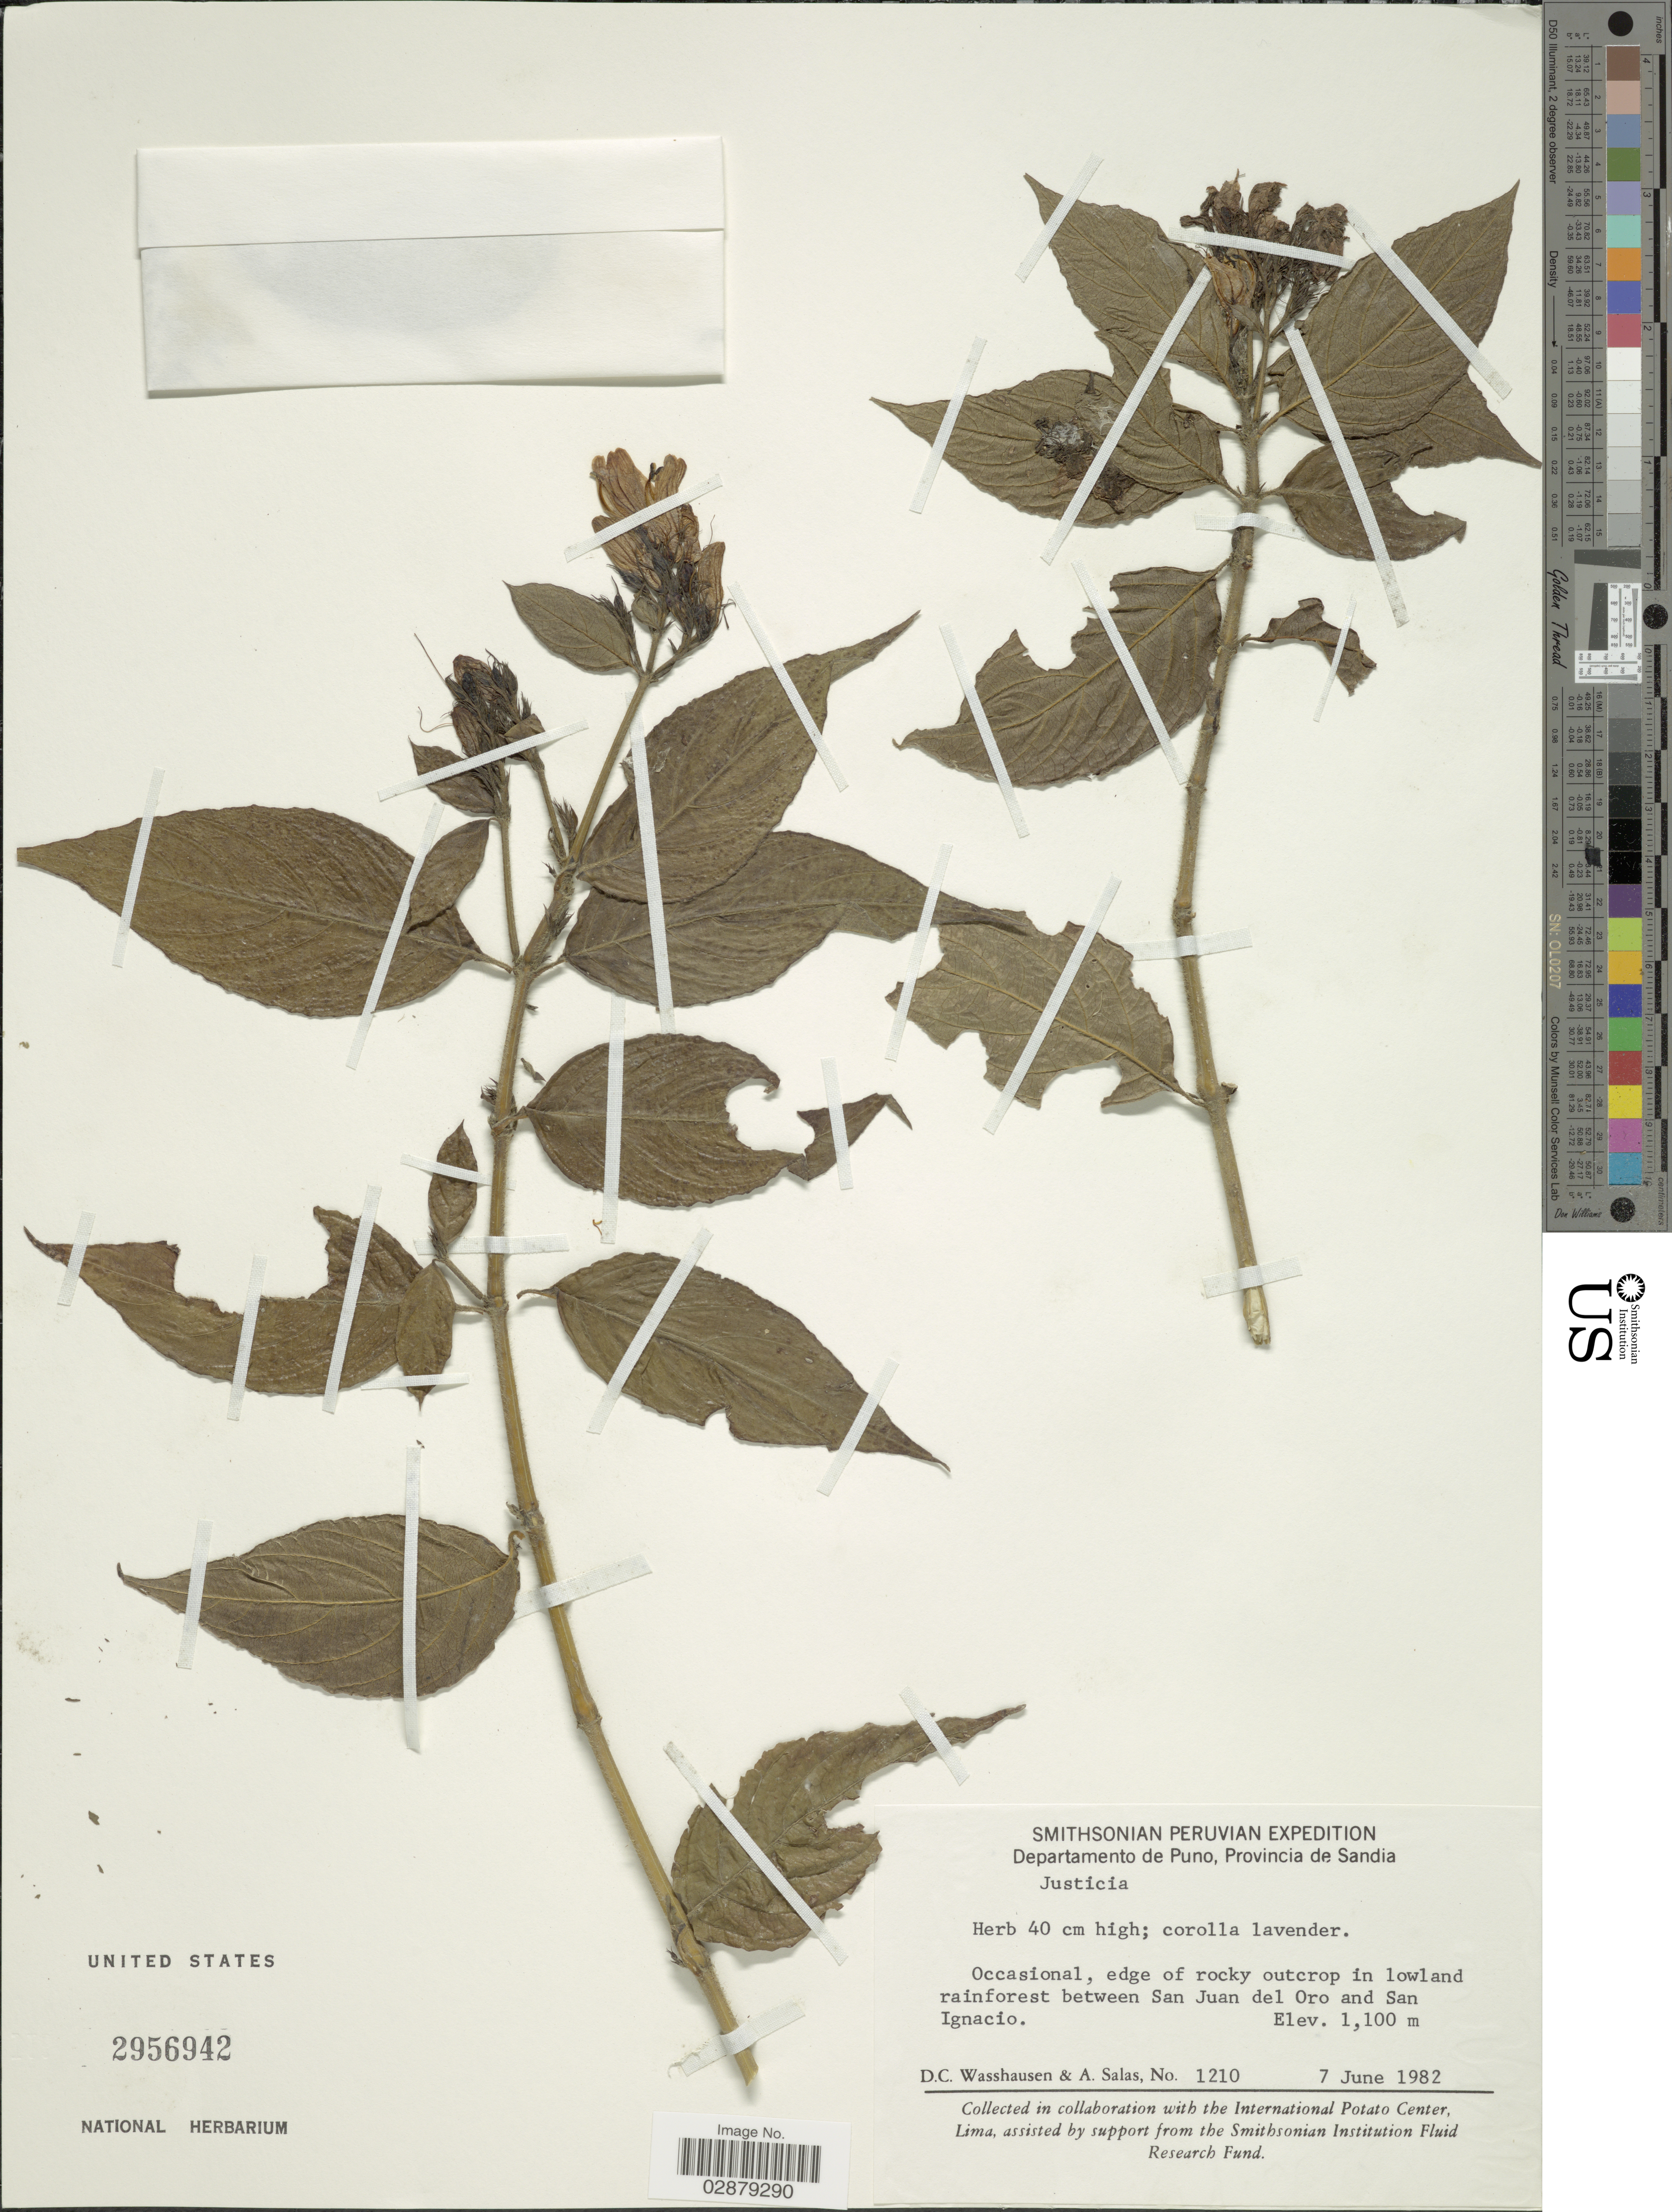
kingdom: Plantae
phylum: Tracheophyta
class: Magnoliopsida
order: Lamiales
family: Acanthaceae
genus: Justicia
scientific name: Justicia kuntzei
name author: Lindau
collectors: D. C. Wasshausen & A. Salas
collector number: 1210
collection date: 1982-06-07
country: Peru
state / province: Puno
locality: Departamento de Puno, Provincia de Sandia. Rainforest between San Juan del Oro and San Ignacio.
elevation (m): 1100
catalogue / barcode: US 2956942